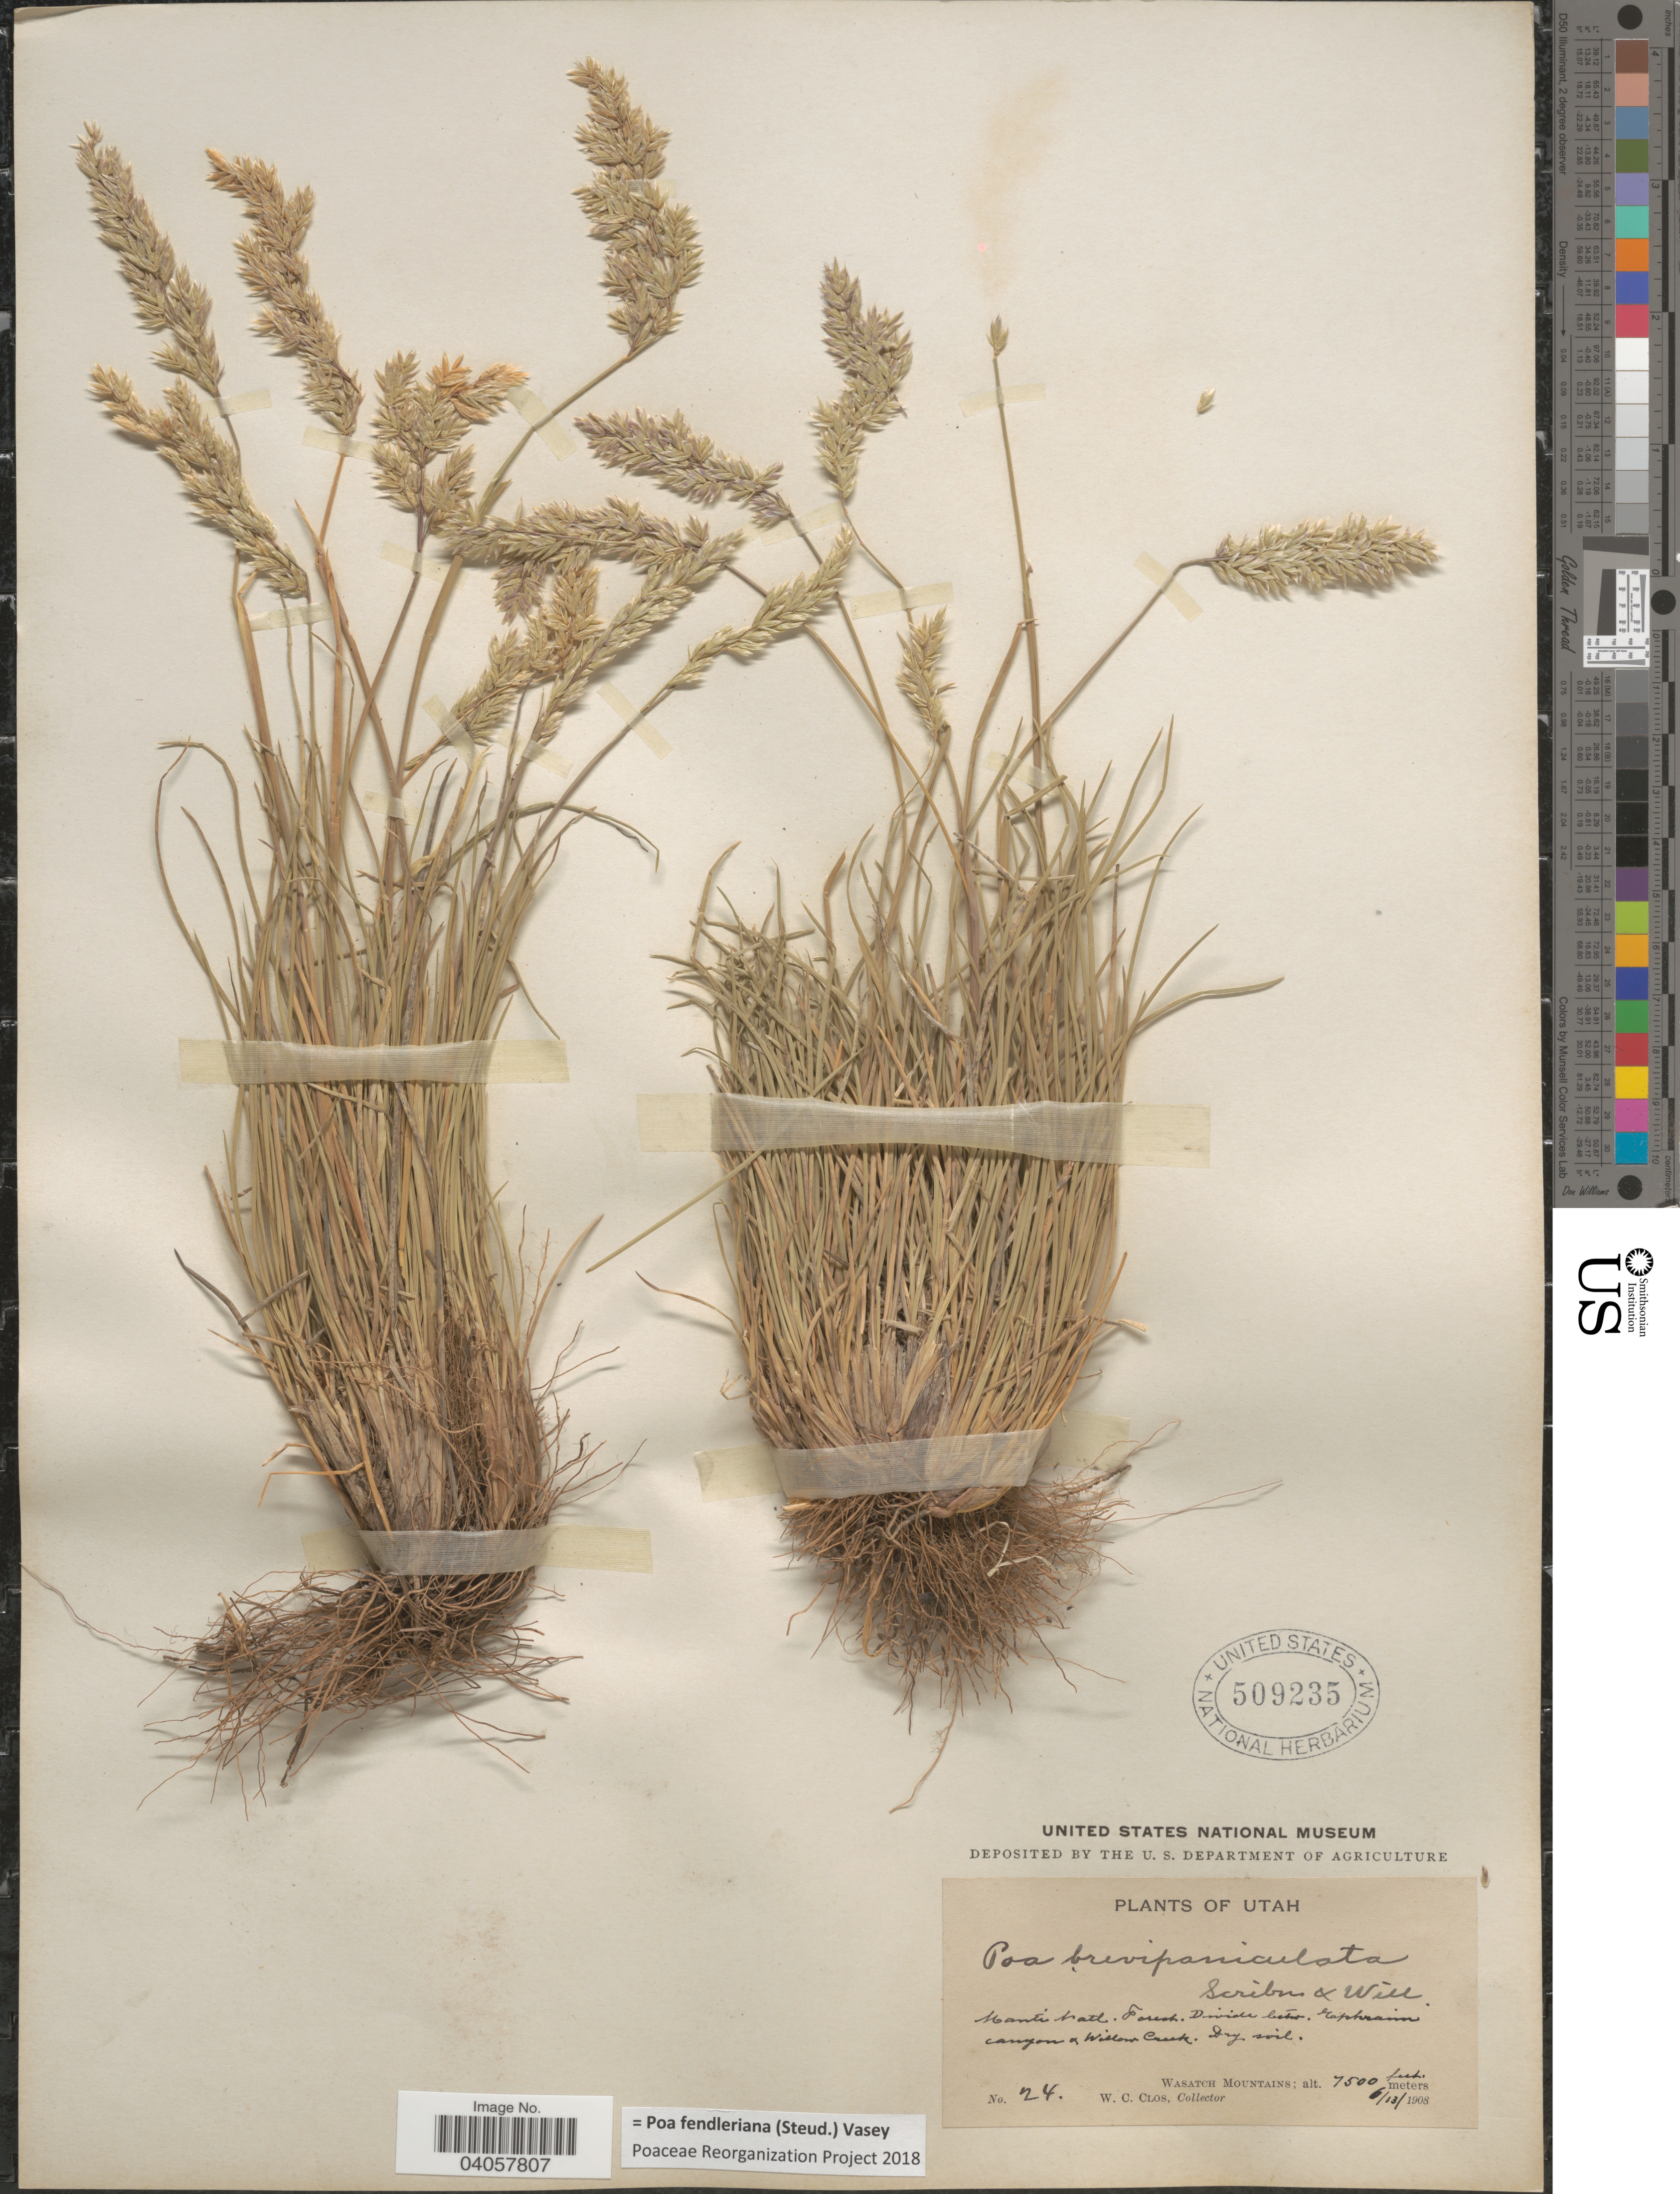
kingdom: Plantae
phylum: Tracheophyta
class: Liliopsida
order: Poales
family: Poaceae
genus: Poa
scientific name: Poa fendleriana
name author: (Steud.) Vasey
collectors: W. C. Clos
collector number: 24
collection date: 1908-06-13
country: United States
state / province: Utah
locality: Manti Natl. Forest. Divide betw. Ephraim canyon & Willow Creek. Wasatch Mountains.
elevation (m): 2286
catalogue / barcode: US 509235